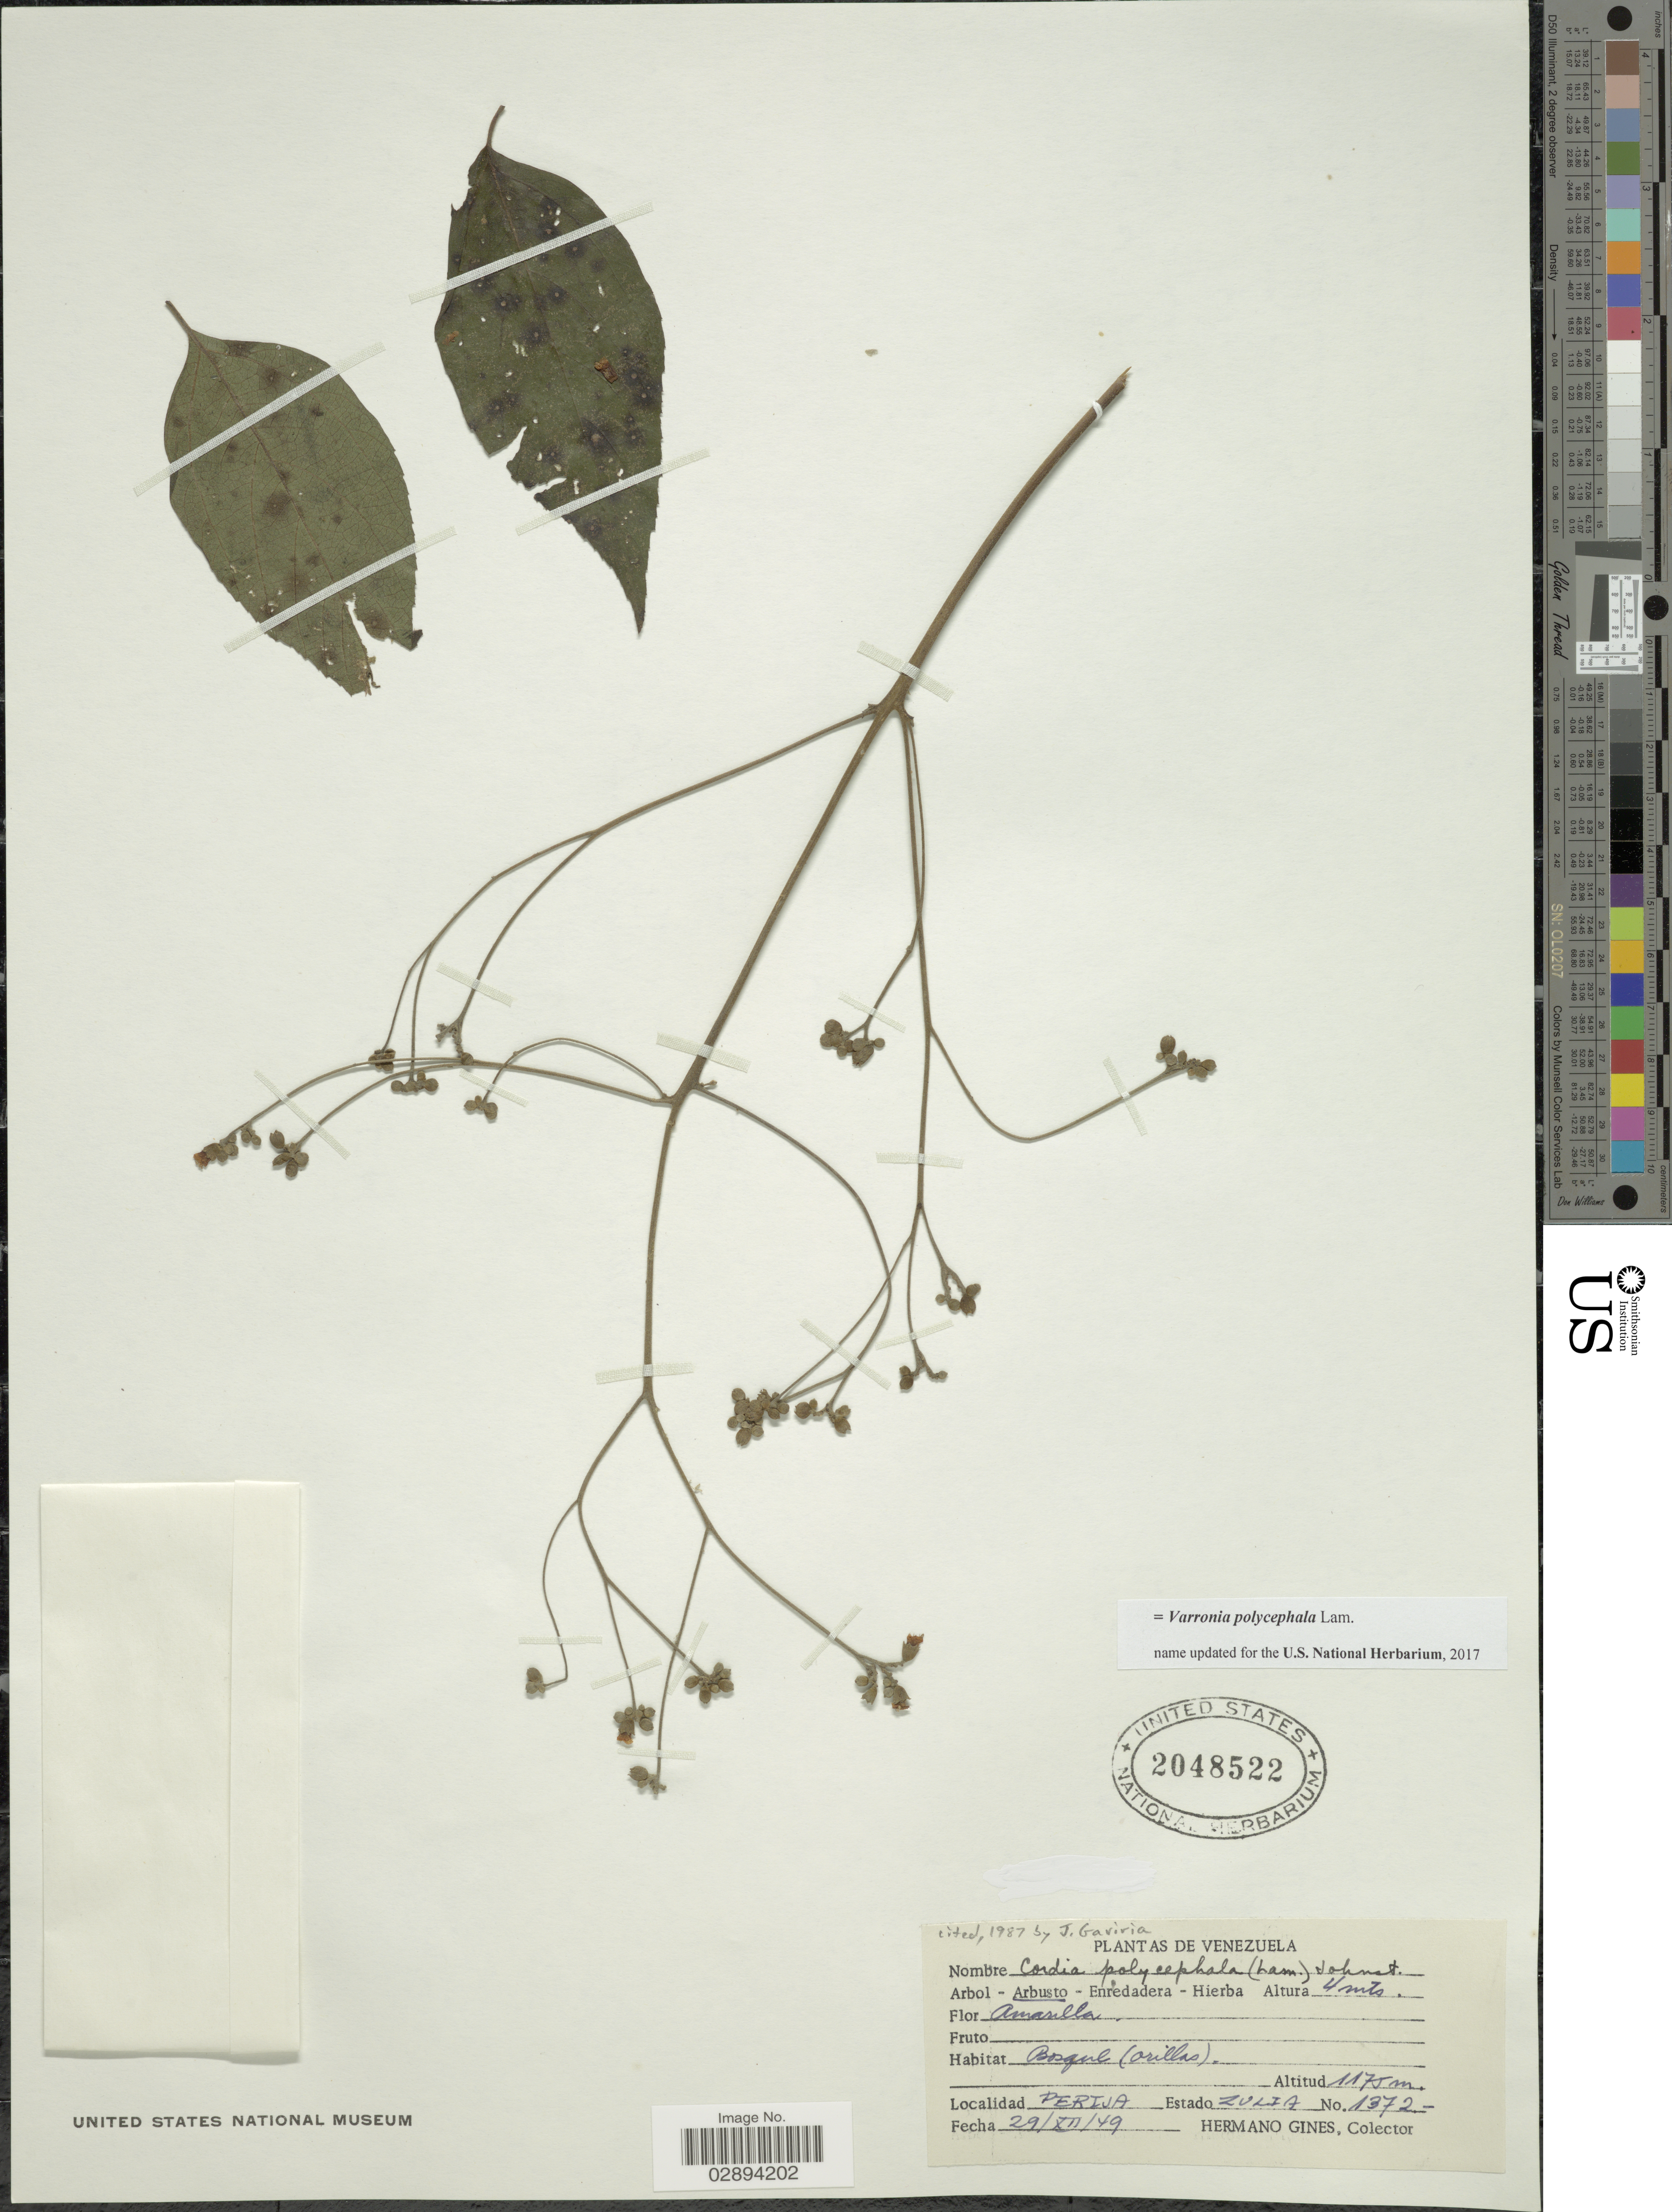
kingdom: Plantae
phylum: Tracheophyta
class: Magnoliopsida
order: Boraginales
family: Cordiaceae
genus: Varronia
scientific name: Varronia polycephala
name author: Lam.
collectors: Bro. Gines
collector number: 1372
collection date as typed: Transcribed d/m/y: 29/12/49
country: Venezuela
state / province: Zulia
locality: Perija.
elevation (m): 1175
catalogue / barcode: US 2048522